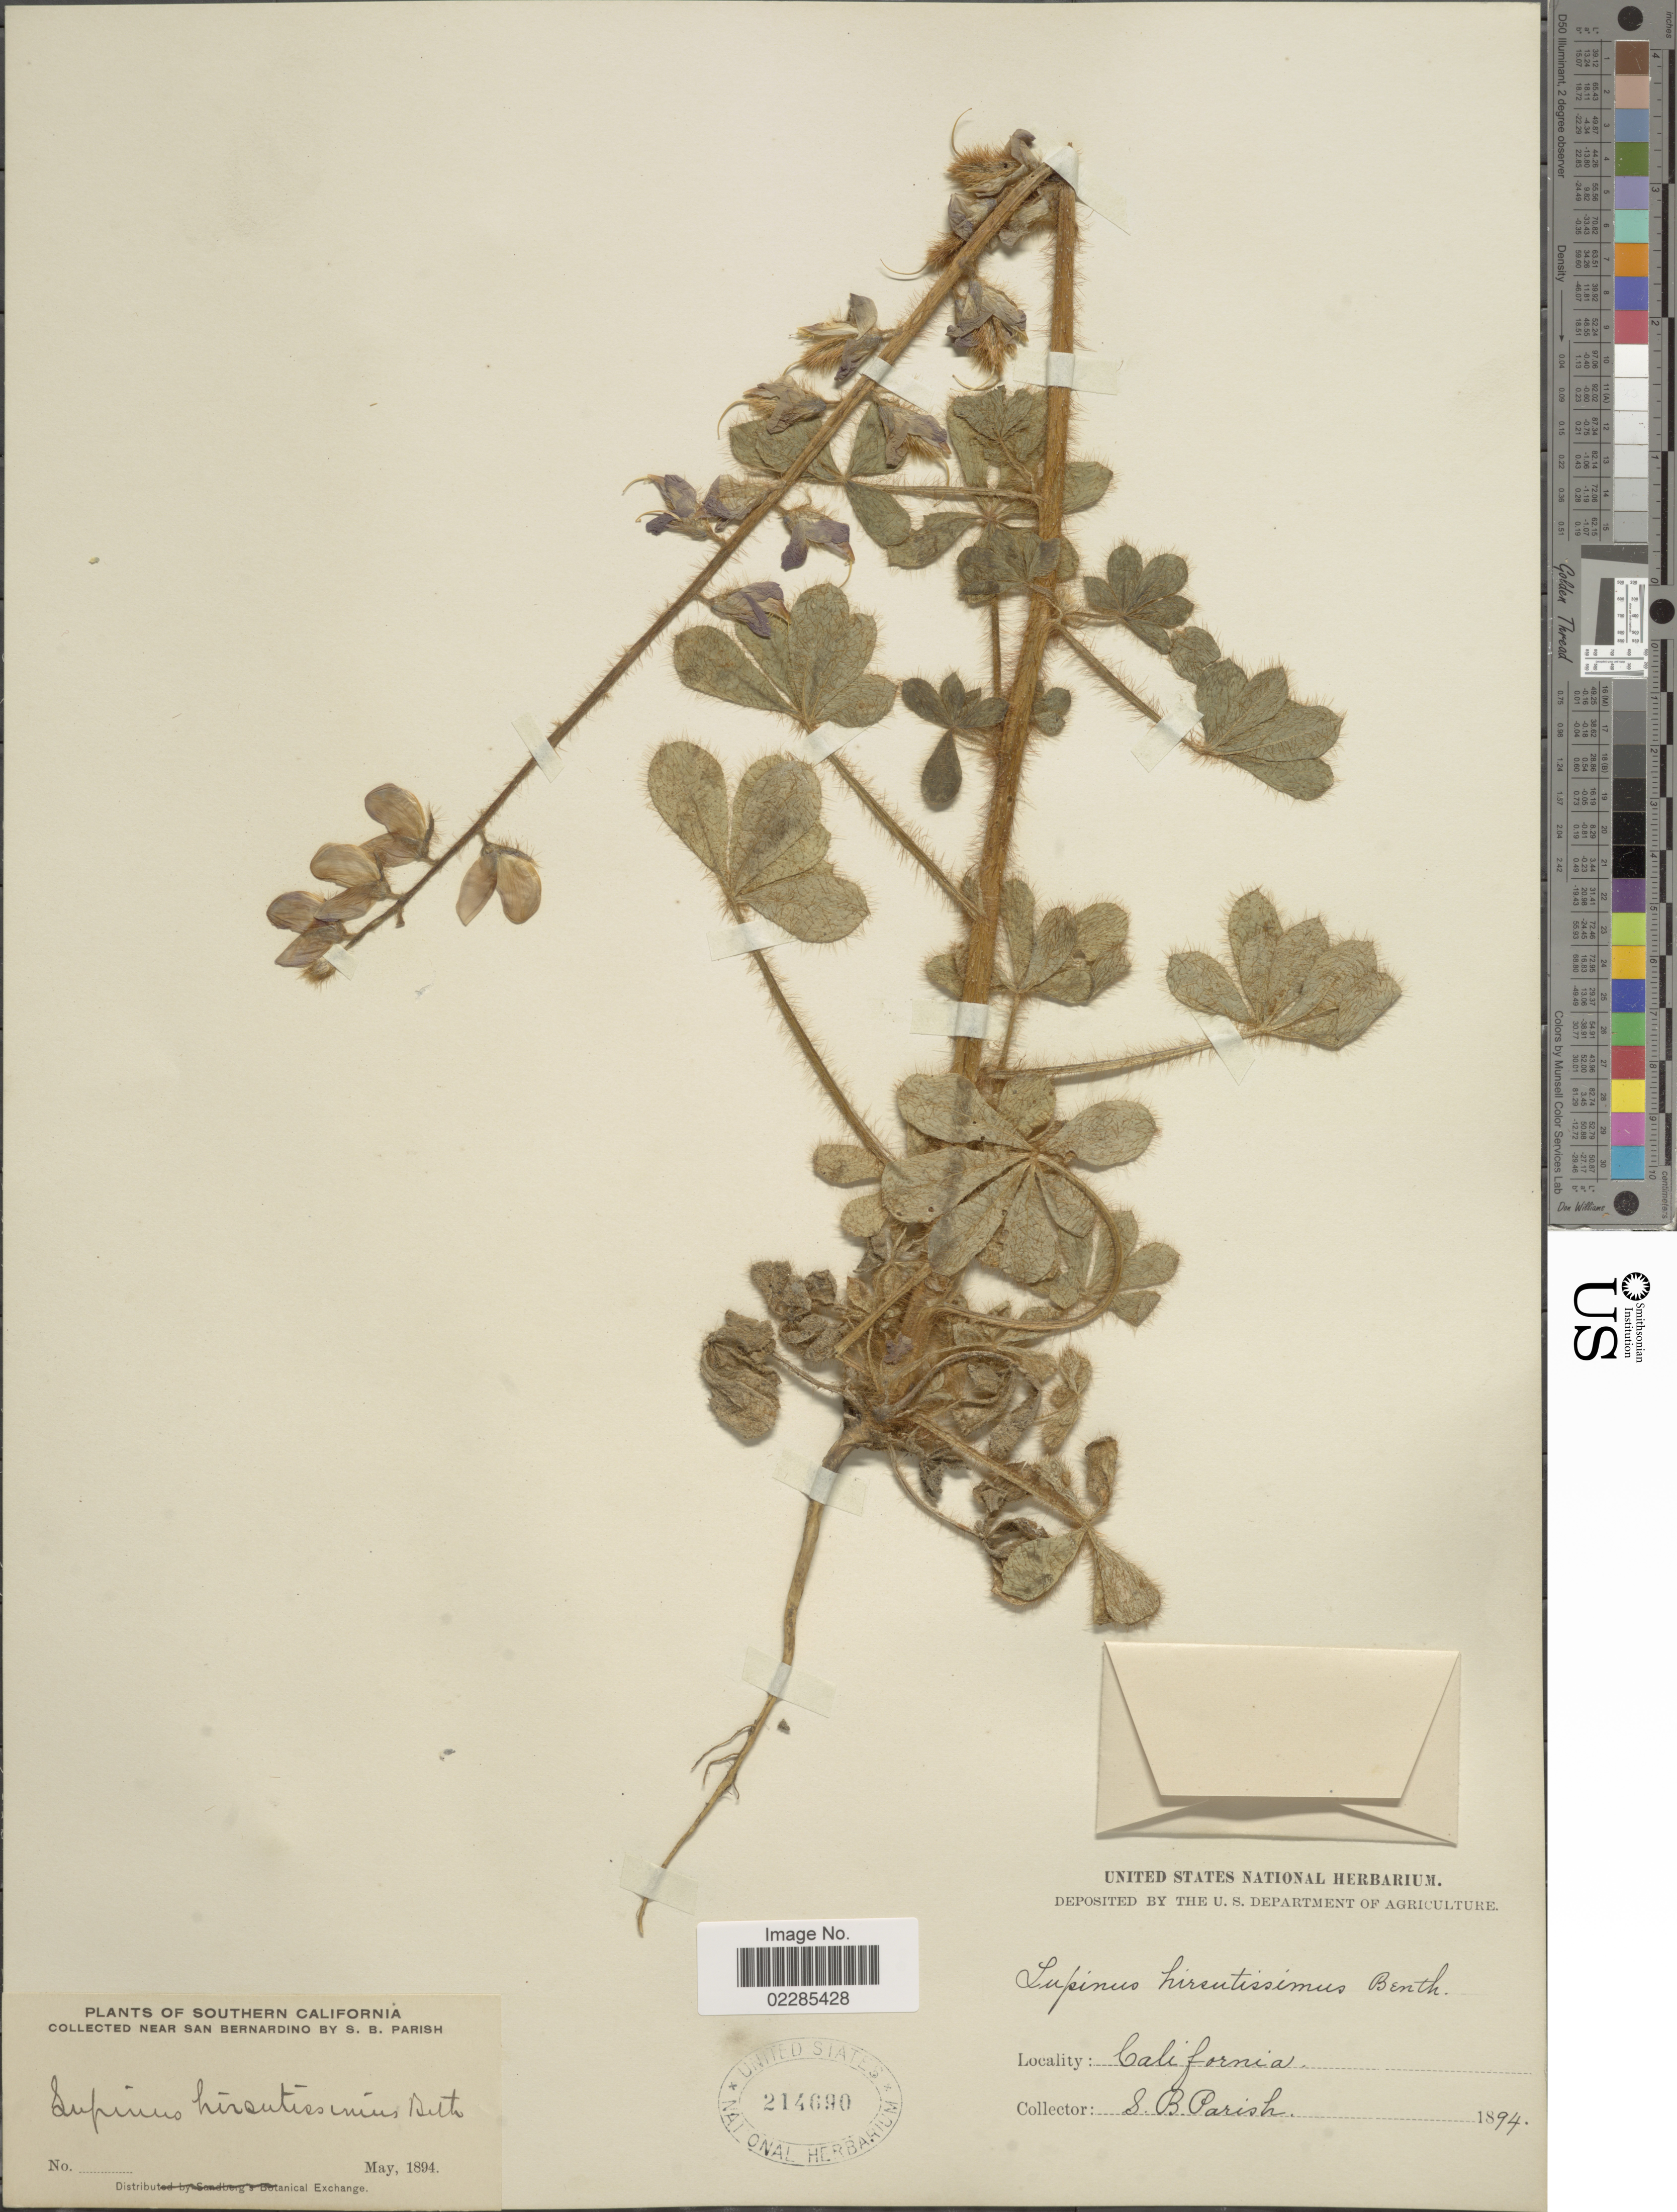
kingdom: Plantae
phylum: Tracheophyta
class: Magnoliopsida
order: Fabales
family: Fabaceae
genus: Lupinus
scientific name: Lupinus hirsutissimus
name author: Benth.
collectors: S. B. Parish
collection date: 1894-05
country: United States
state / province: California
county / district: San Bernardino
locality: Southern California, near San Bernardino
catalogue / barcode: US 214690